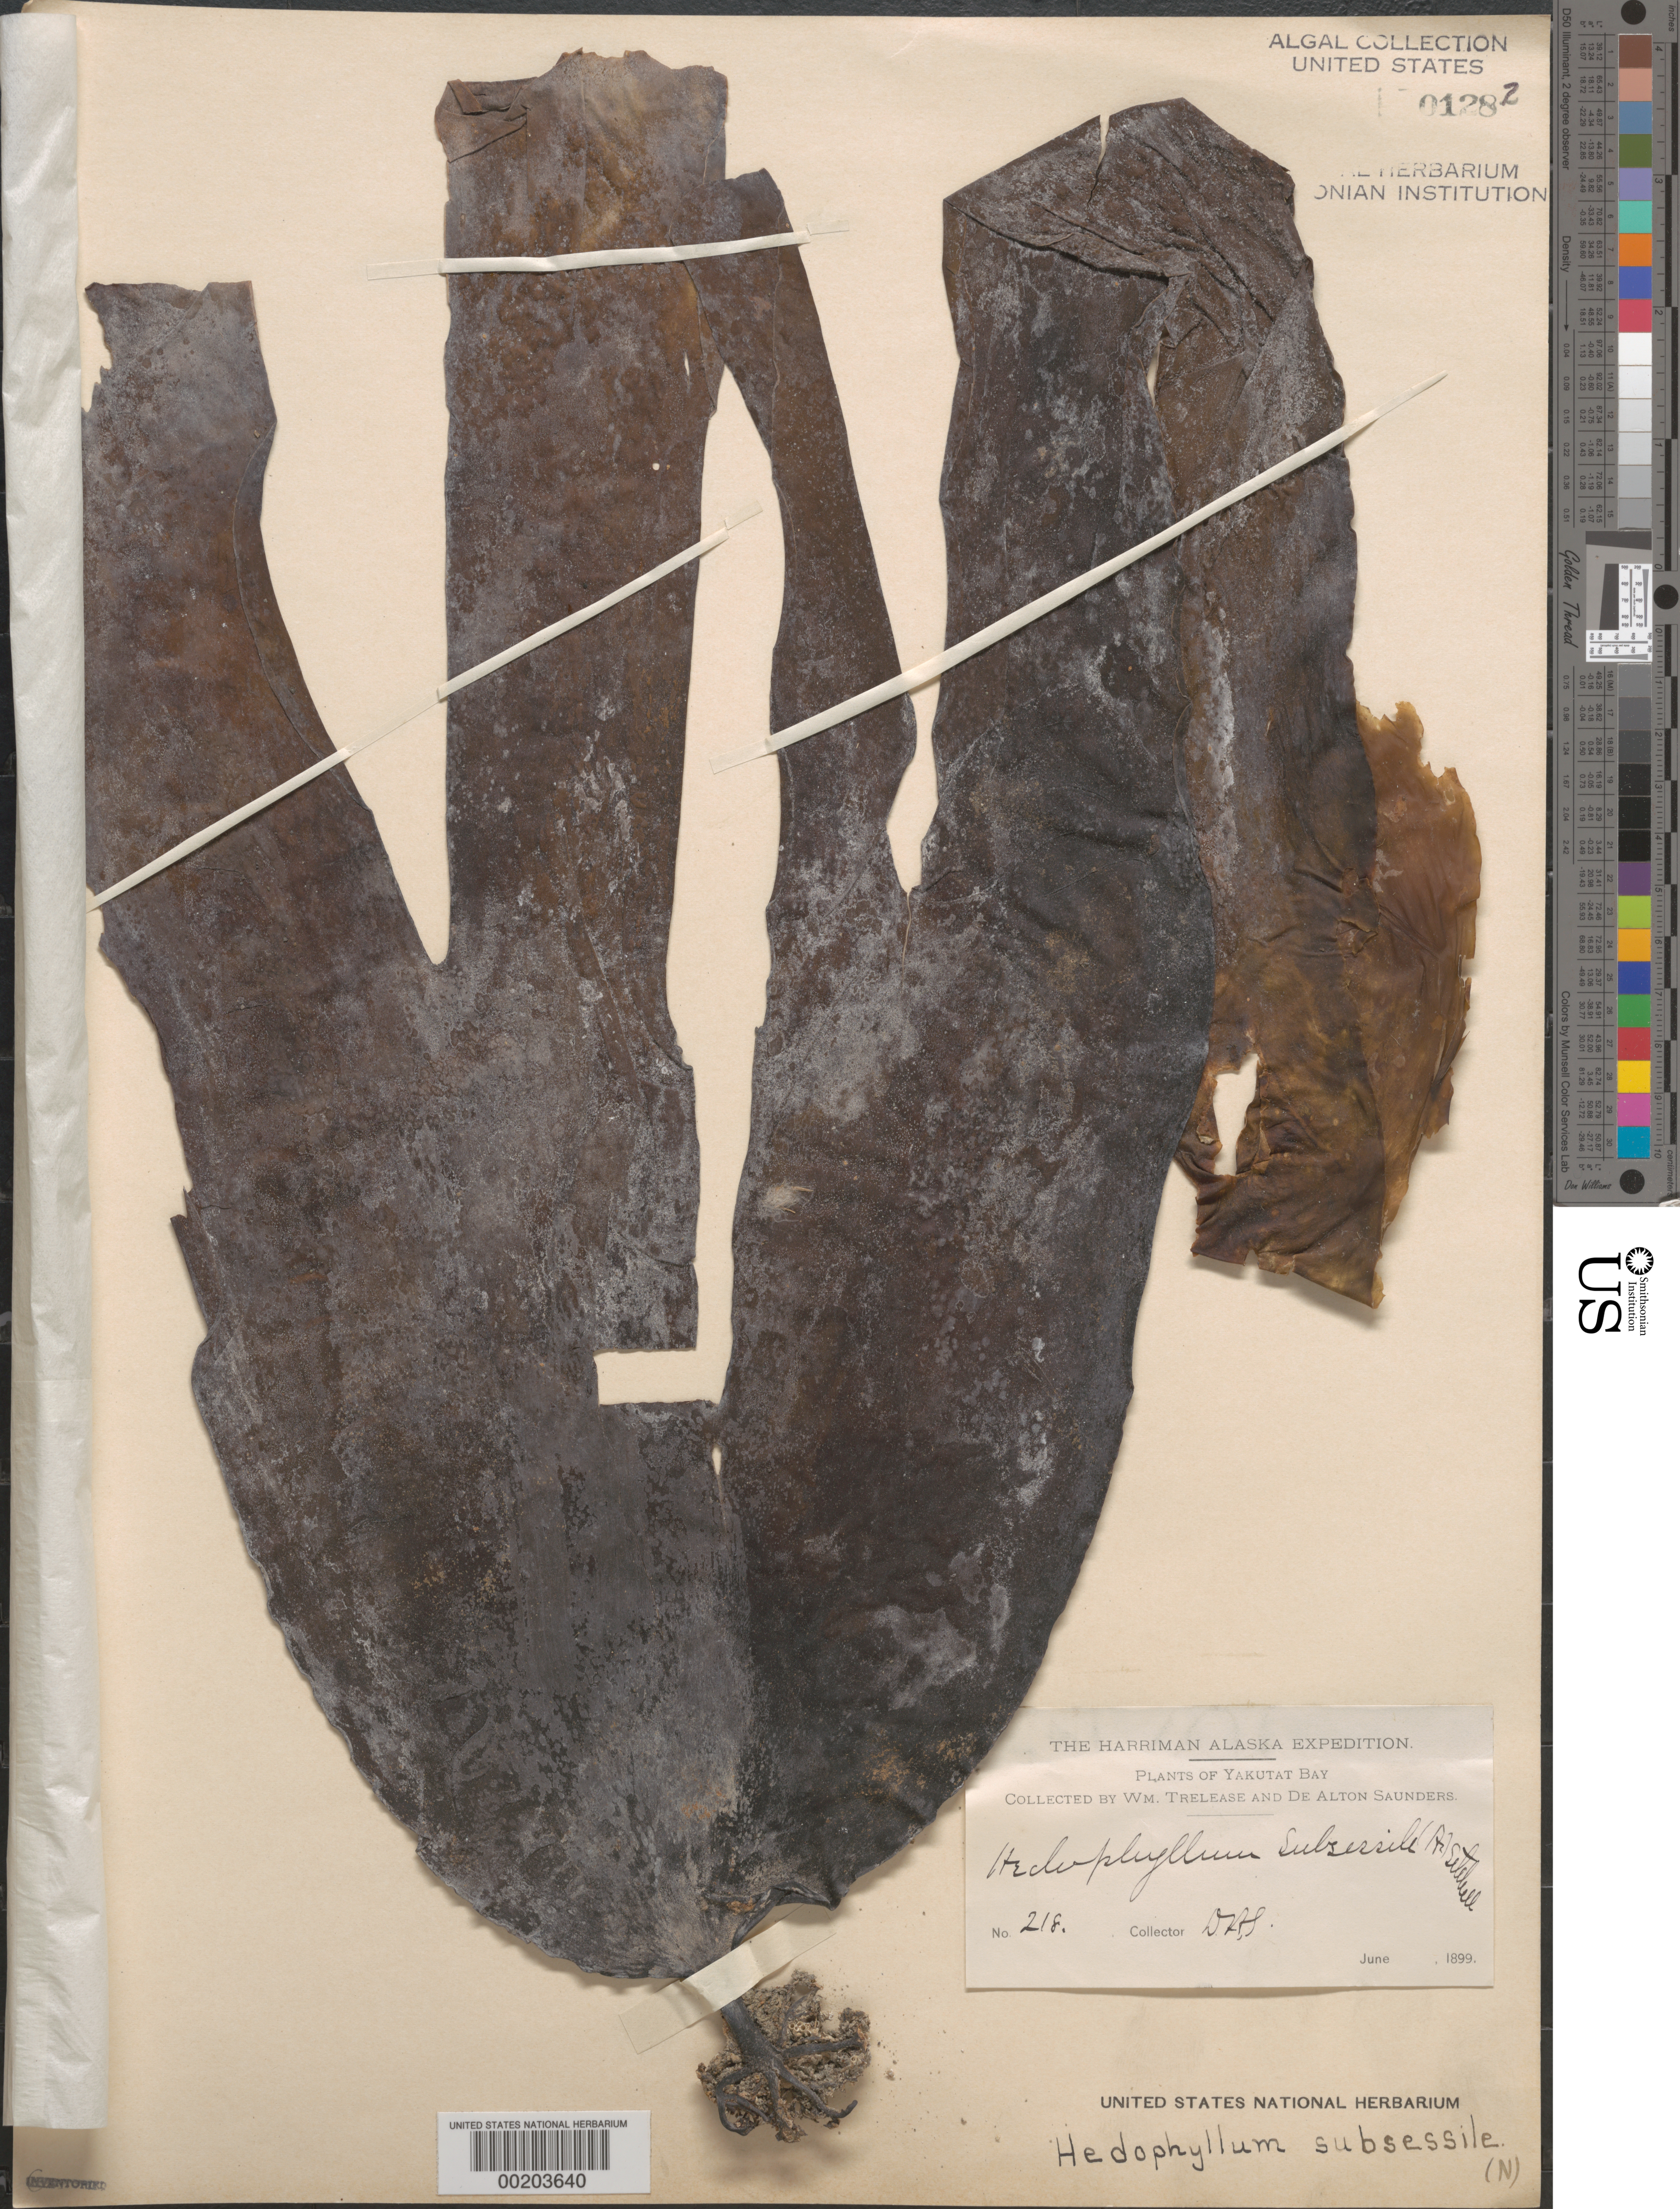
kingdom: Chromista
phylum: Ochrophyta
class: Phaeophyceae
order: Laminariales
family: Laminariaceae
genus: Saccharina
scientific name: Saccharina subsessilis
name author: (Aresch.) Starko & S.C. Lindstrom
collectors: D. Saunders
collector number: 218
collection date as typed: Jun 1899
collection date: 1899-06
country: United States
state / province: Alaska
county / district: Skagway-Yakutat-Angoon Division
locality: Yakutat Bay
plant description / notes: Harriman Alaska Expedition, 1899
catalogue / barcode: US 1282